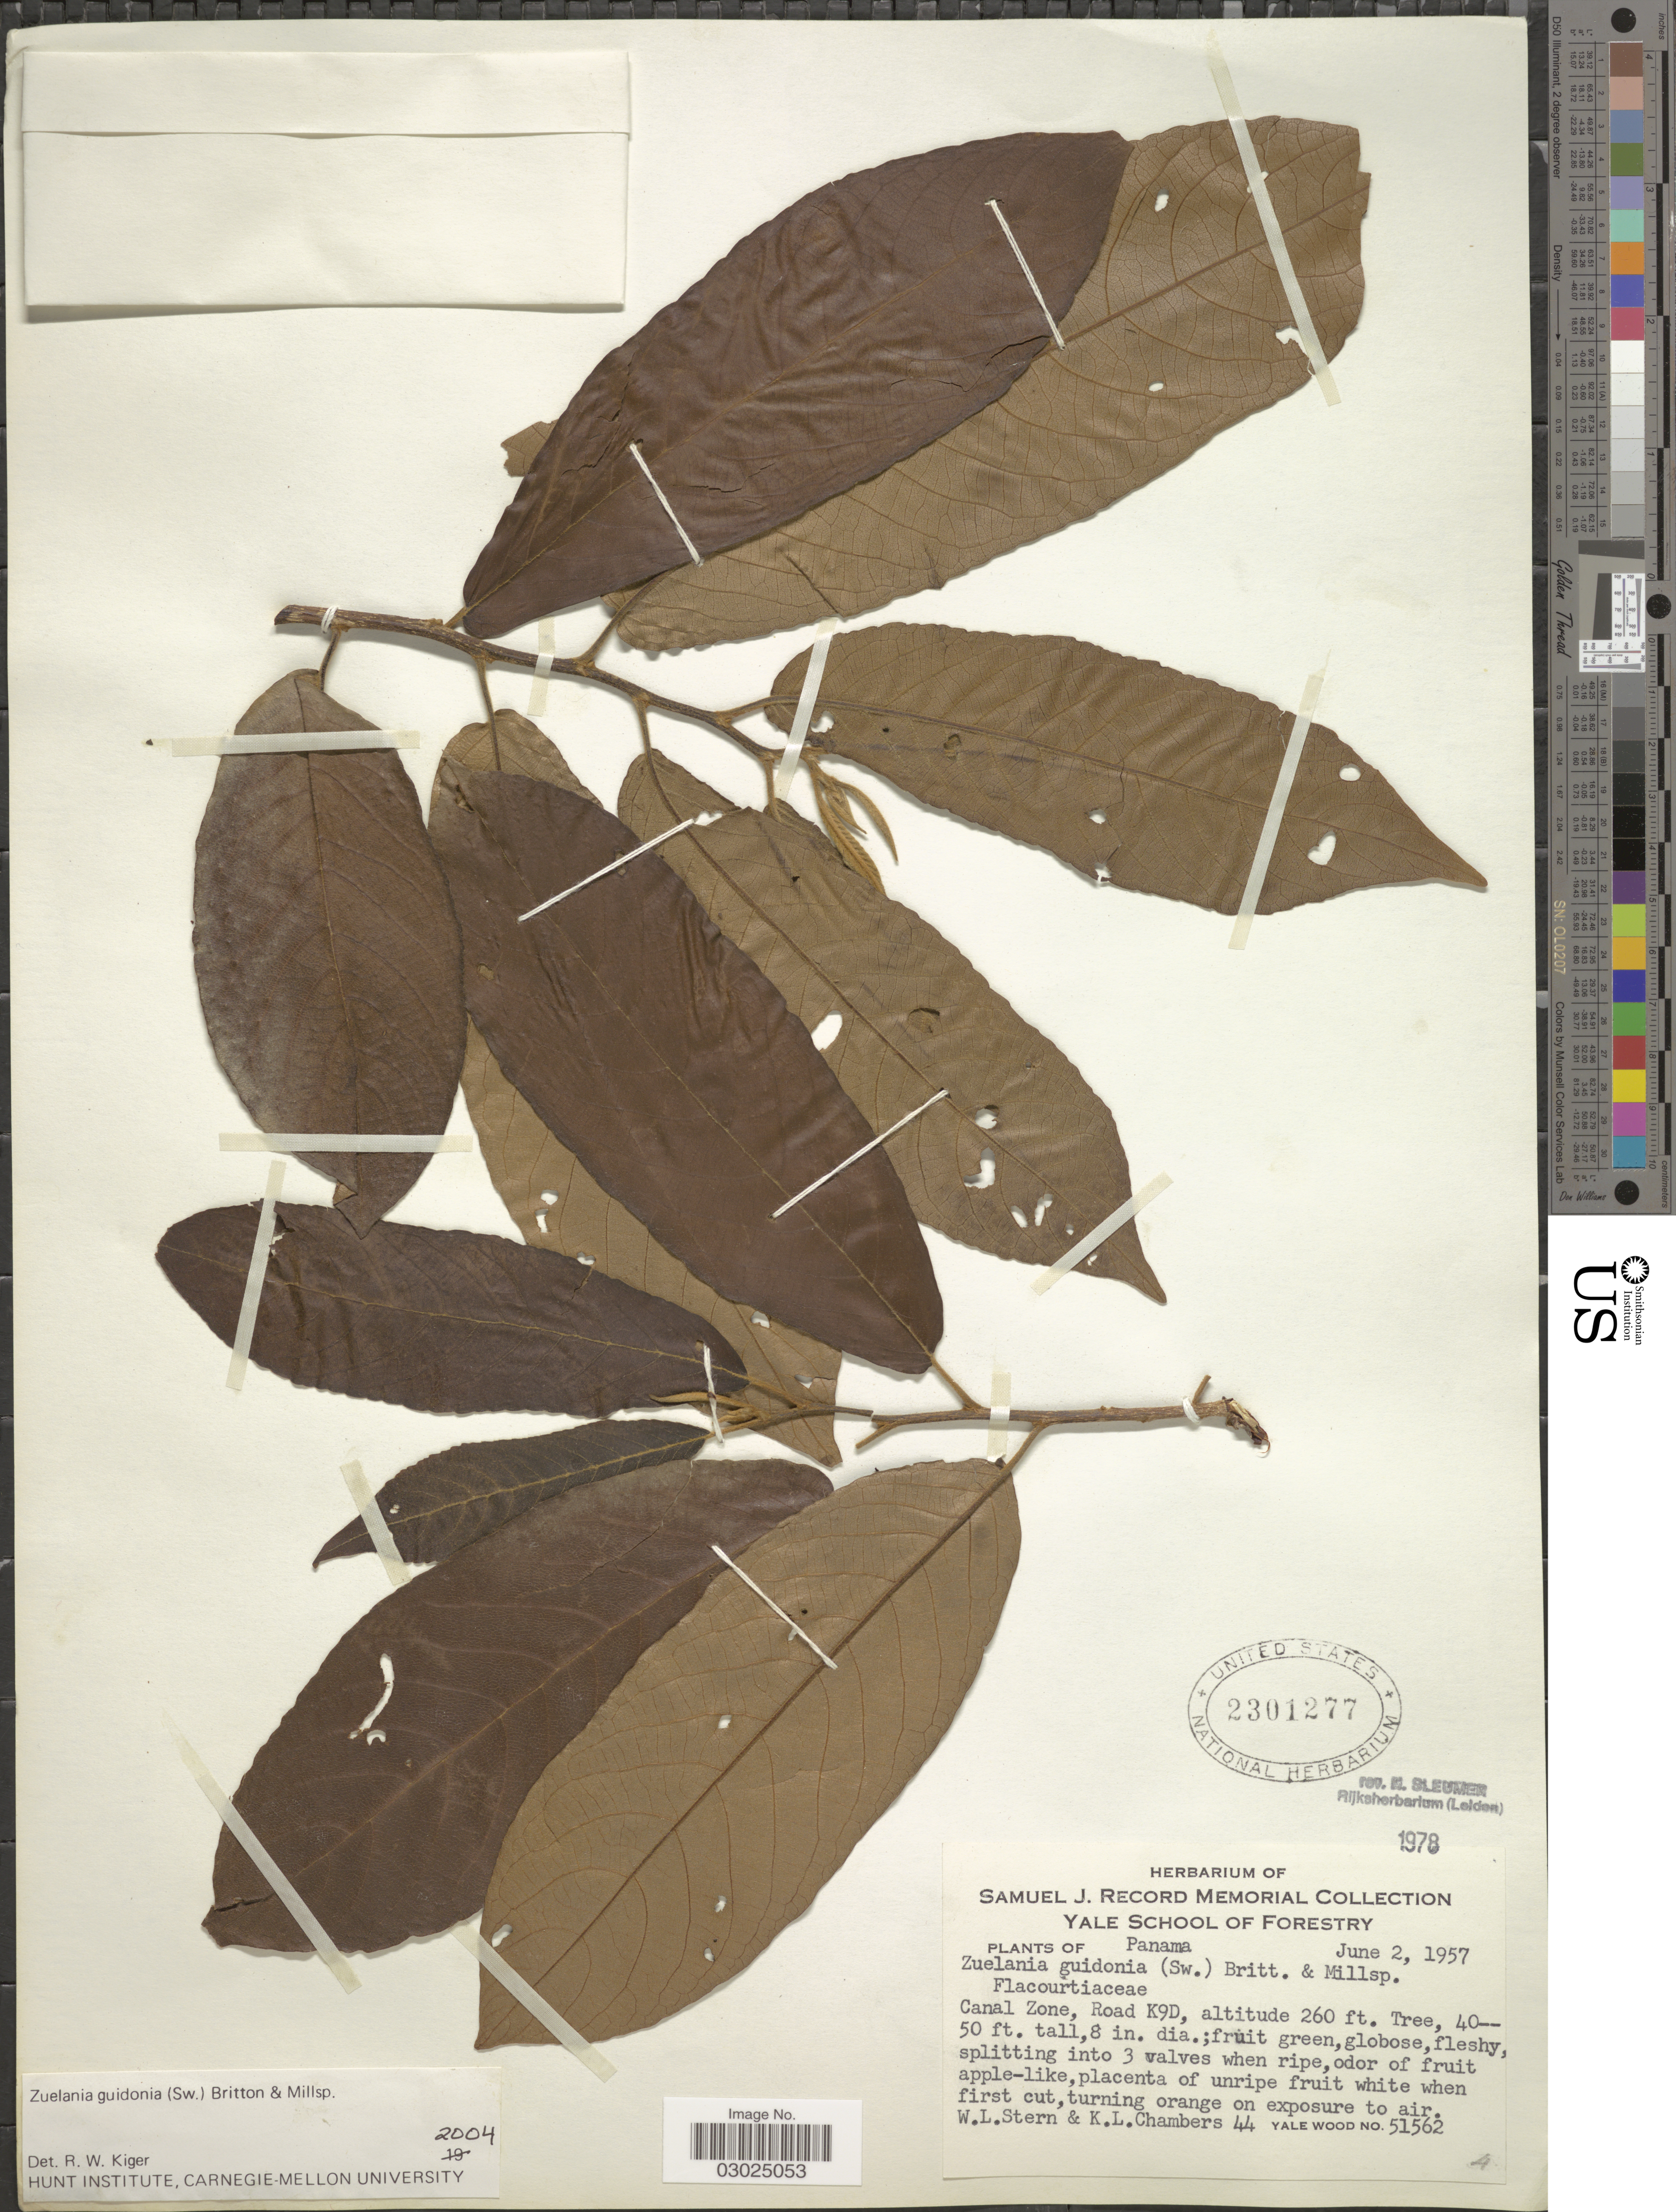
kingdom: Plantae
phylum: Tracheophyta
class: Magnoliopsida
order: Malpighiales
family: Salicaceae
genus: Casearia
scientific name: Casearia laetioides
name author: (A. Rich.) Warb.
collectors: W. L. Stern, K. Chambers & Y. Wood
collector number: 44/51562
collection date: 1957-06-02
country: Panama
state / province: Colón / Panamá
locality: Canal Zone, Road K9D.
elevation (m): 79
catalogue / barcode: US 2301277